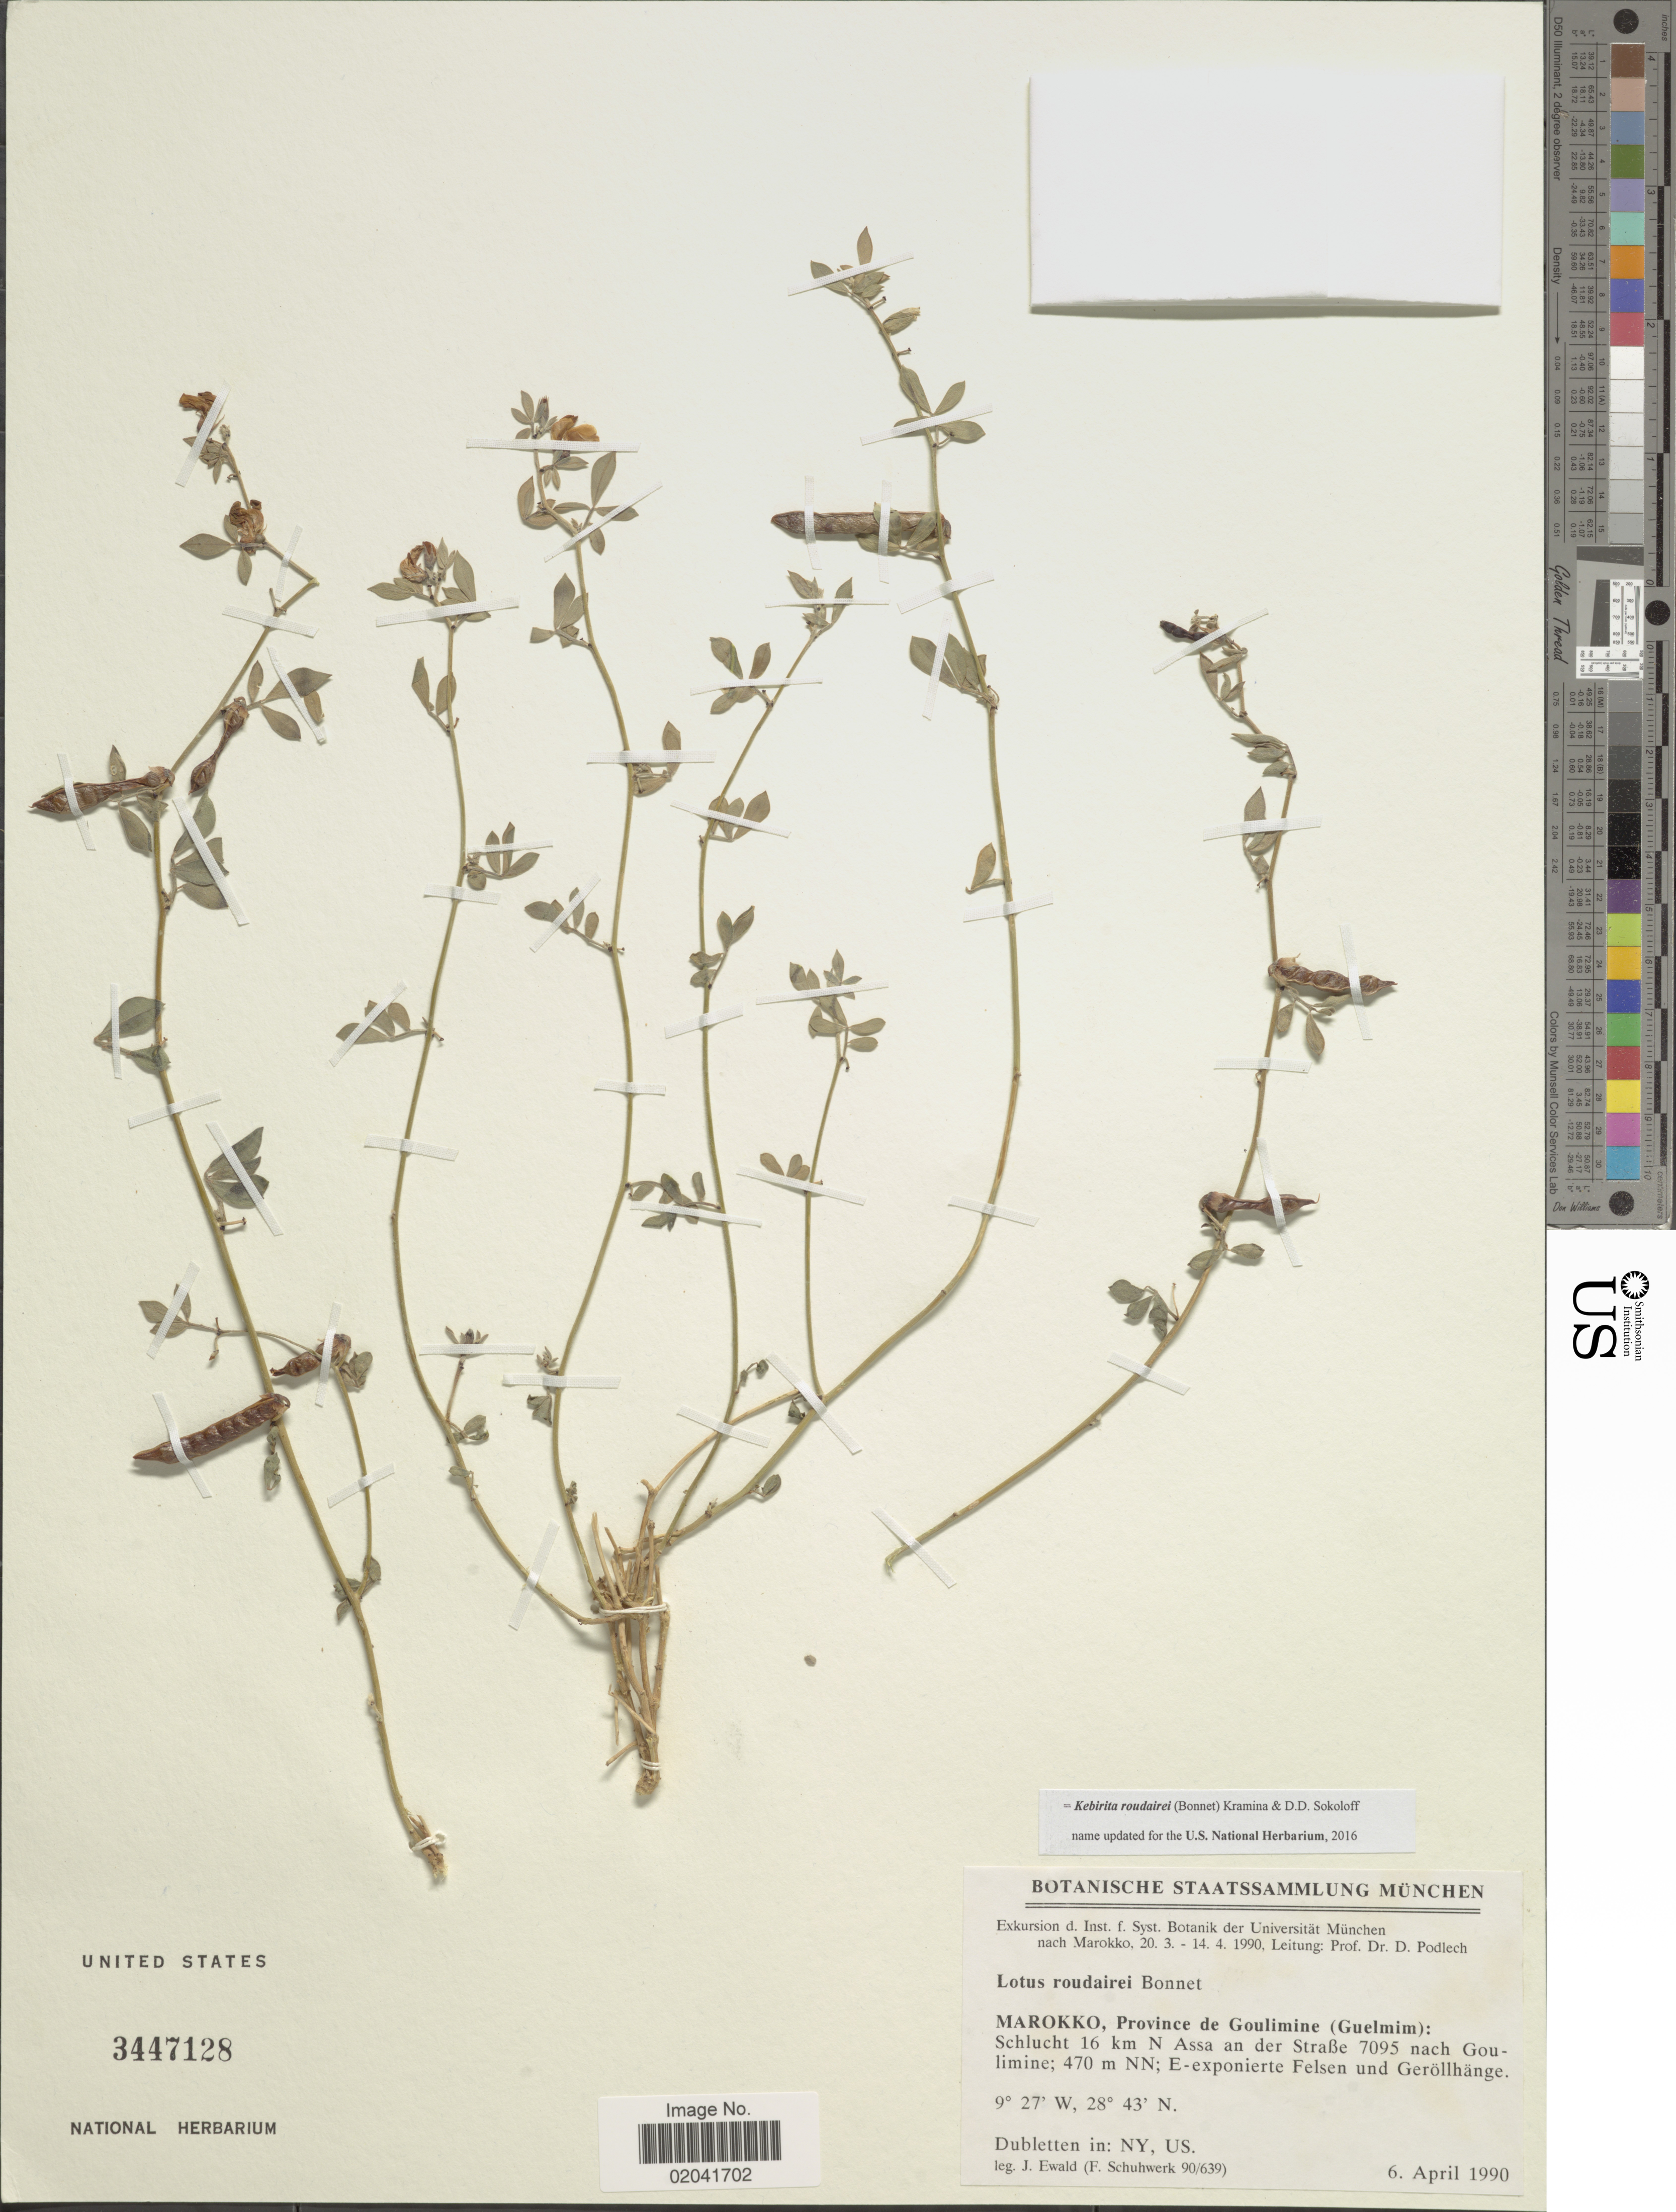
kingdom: Plantae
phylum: Tracheophyta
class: Magnoliopsida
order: Fabales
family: Fabaceae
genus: Kebirita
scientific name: Kebirita roudairei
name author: (Bonnet) Kramina & D.D. Sokoloff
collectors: J. Ewald & F. Shuhwerk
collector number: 90/639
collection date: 1990-04-06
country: Morocco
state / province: Guelmim-Es Smara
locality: Marokko, Province de Goulimine (Guelmim): Schlucht 16 km N Assa an der Strabe 7095 nach Goulimine.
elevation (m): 470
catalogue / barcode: US 3447128